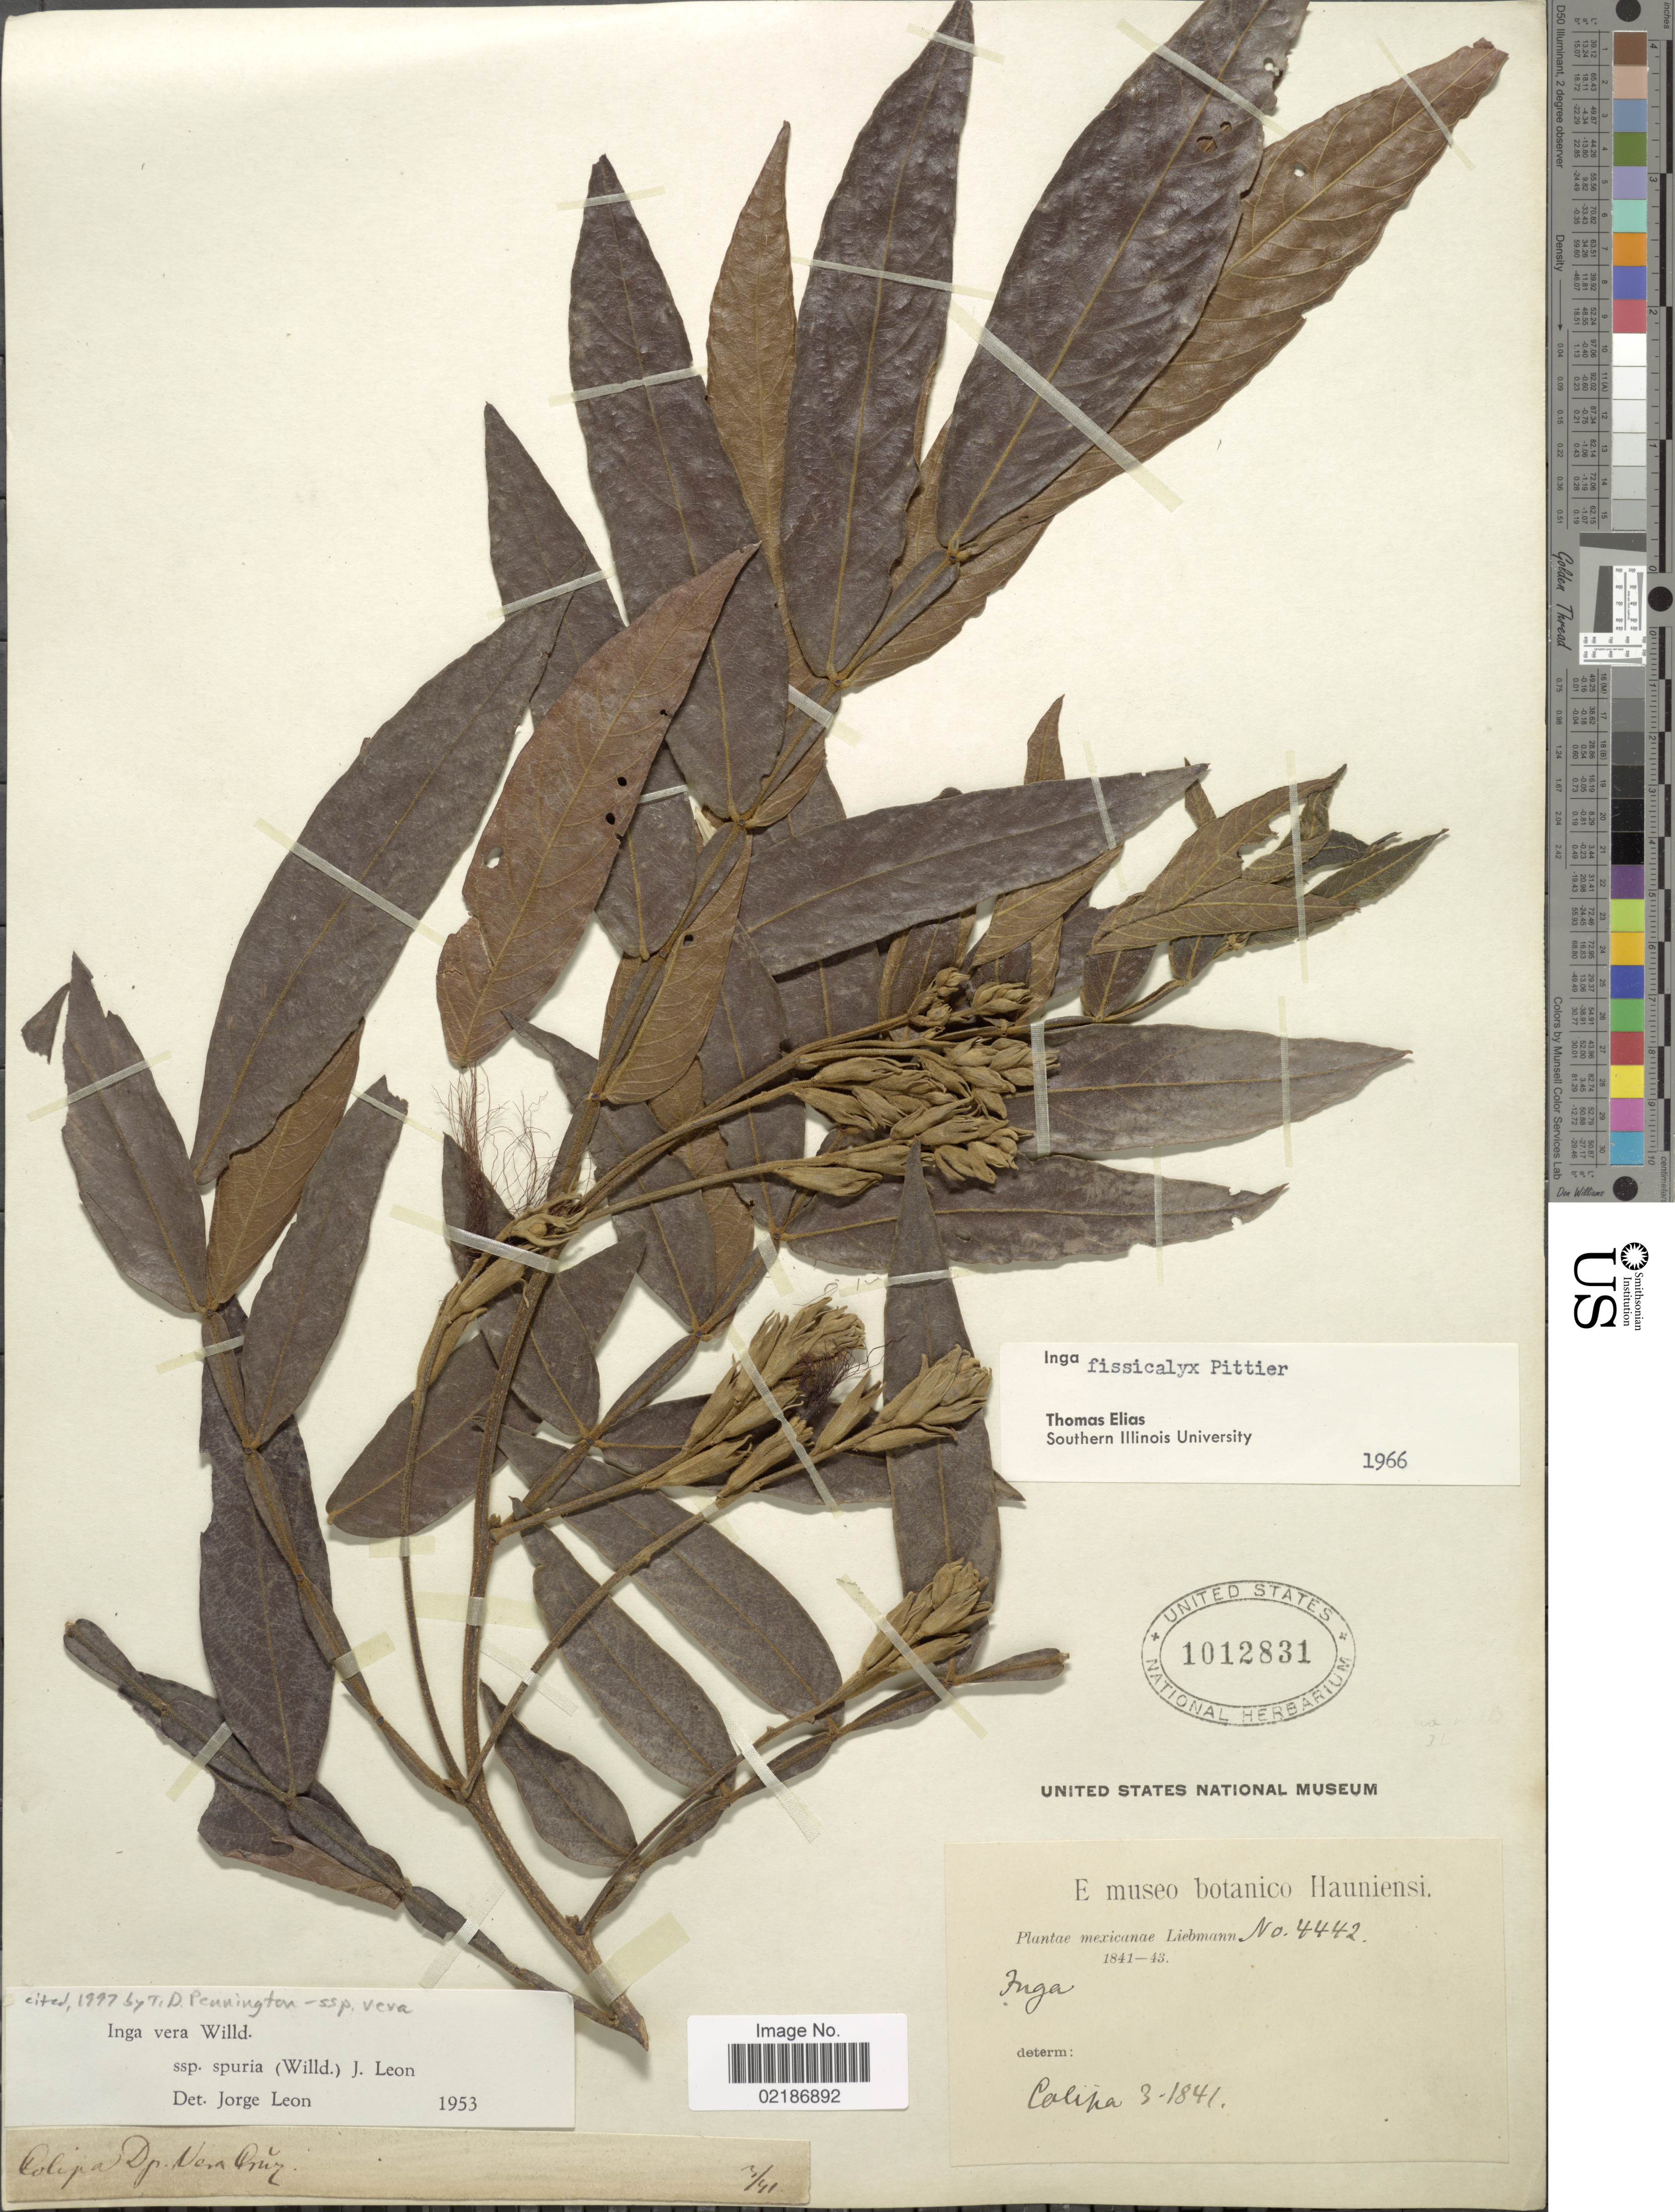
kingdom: Plantae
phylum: Tracheophyta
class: Magnoliopsida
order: Fabales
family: Fabaceae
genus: Inga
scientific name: Inga vera subsp. vera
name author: Willd.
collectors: Liebmann, --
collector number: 4442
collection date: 1841-03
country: Mexico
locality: Colipa [interpreted]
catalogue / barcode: US 1012831